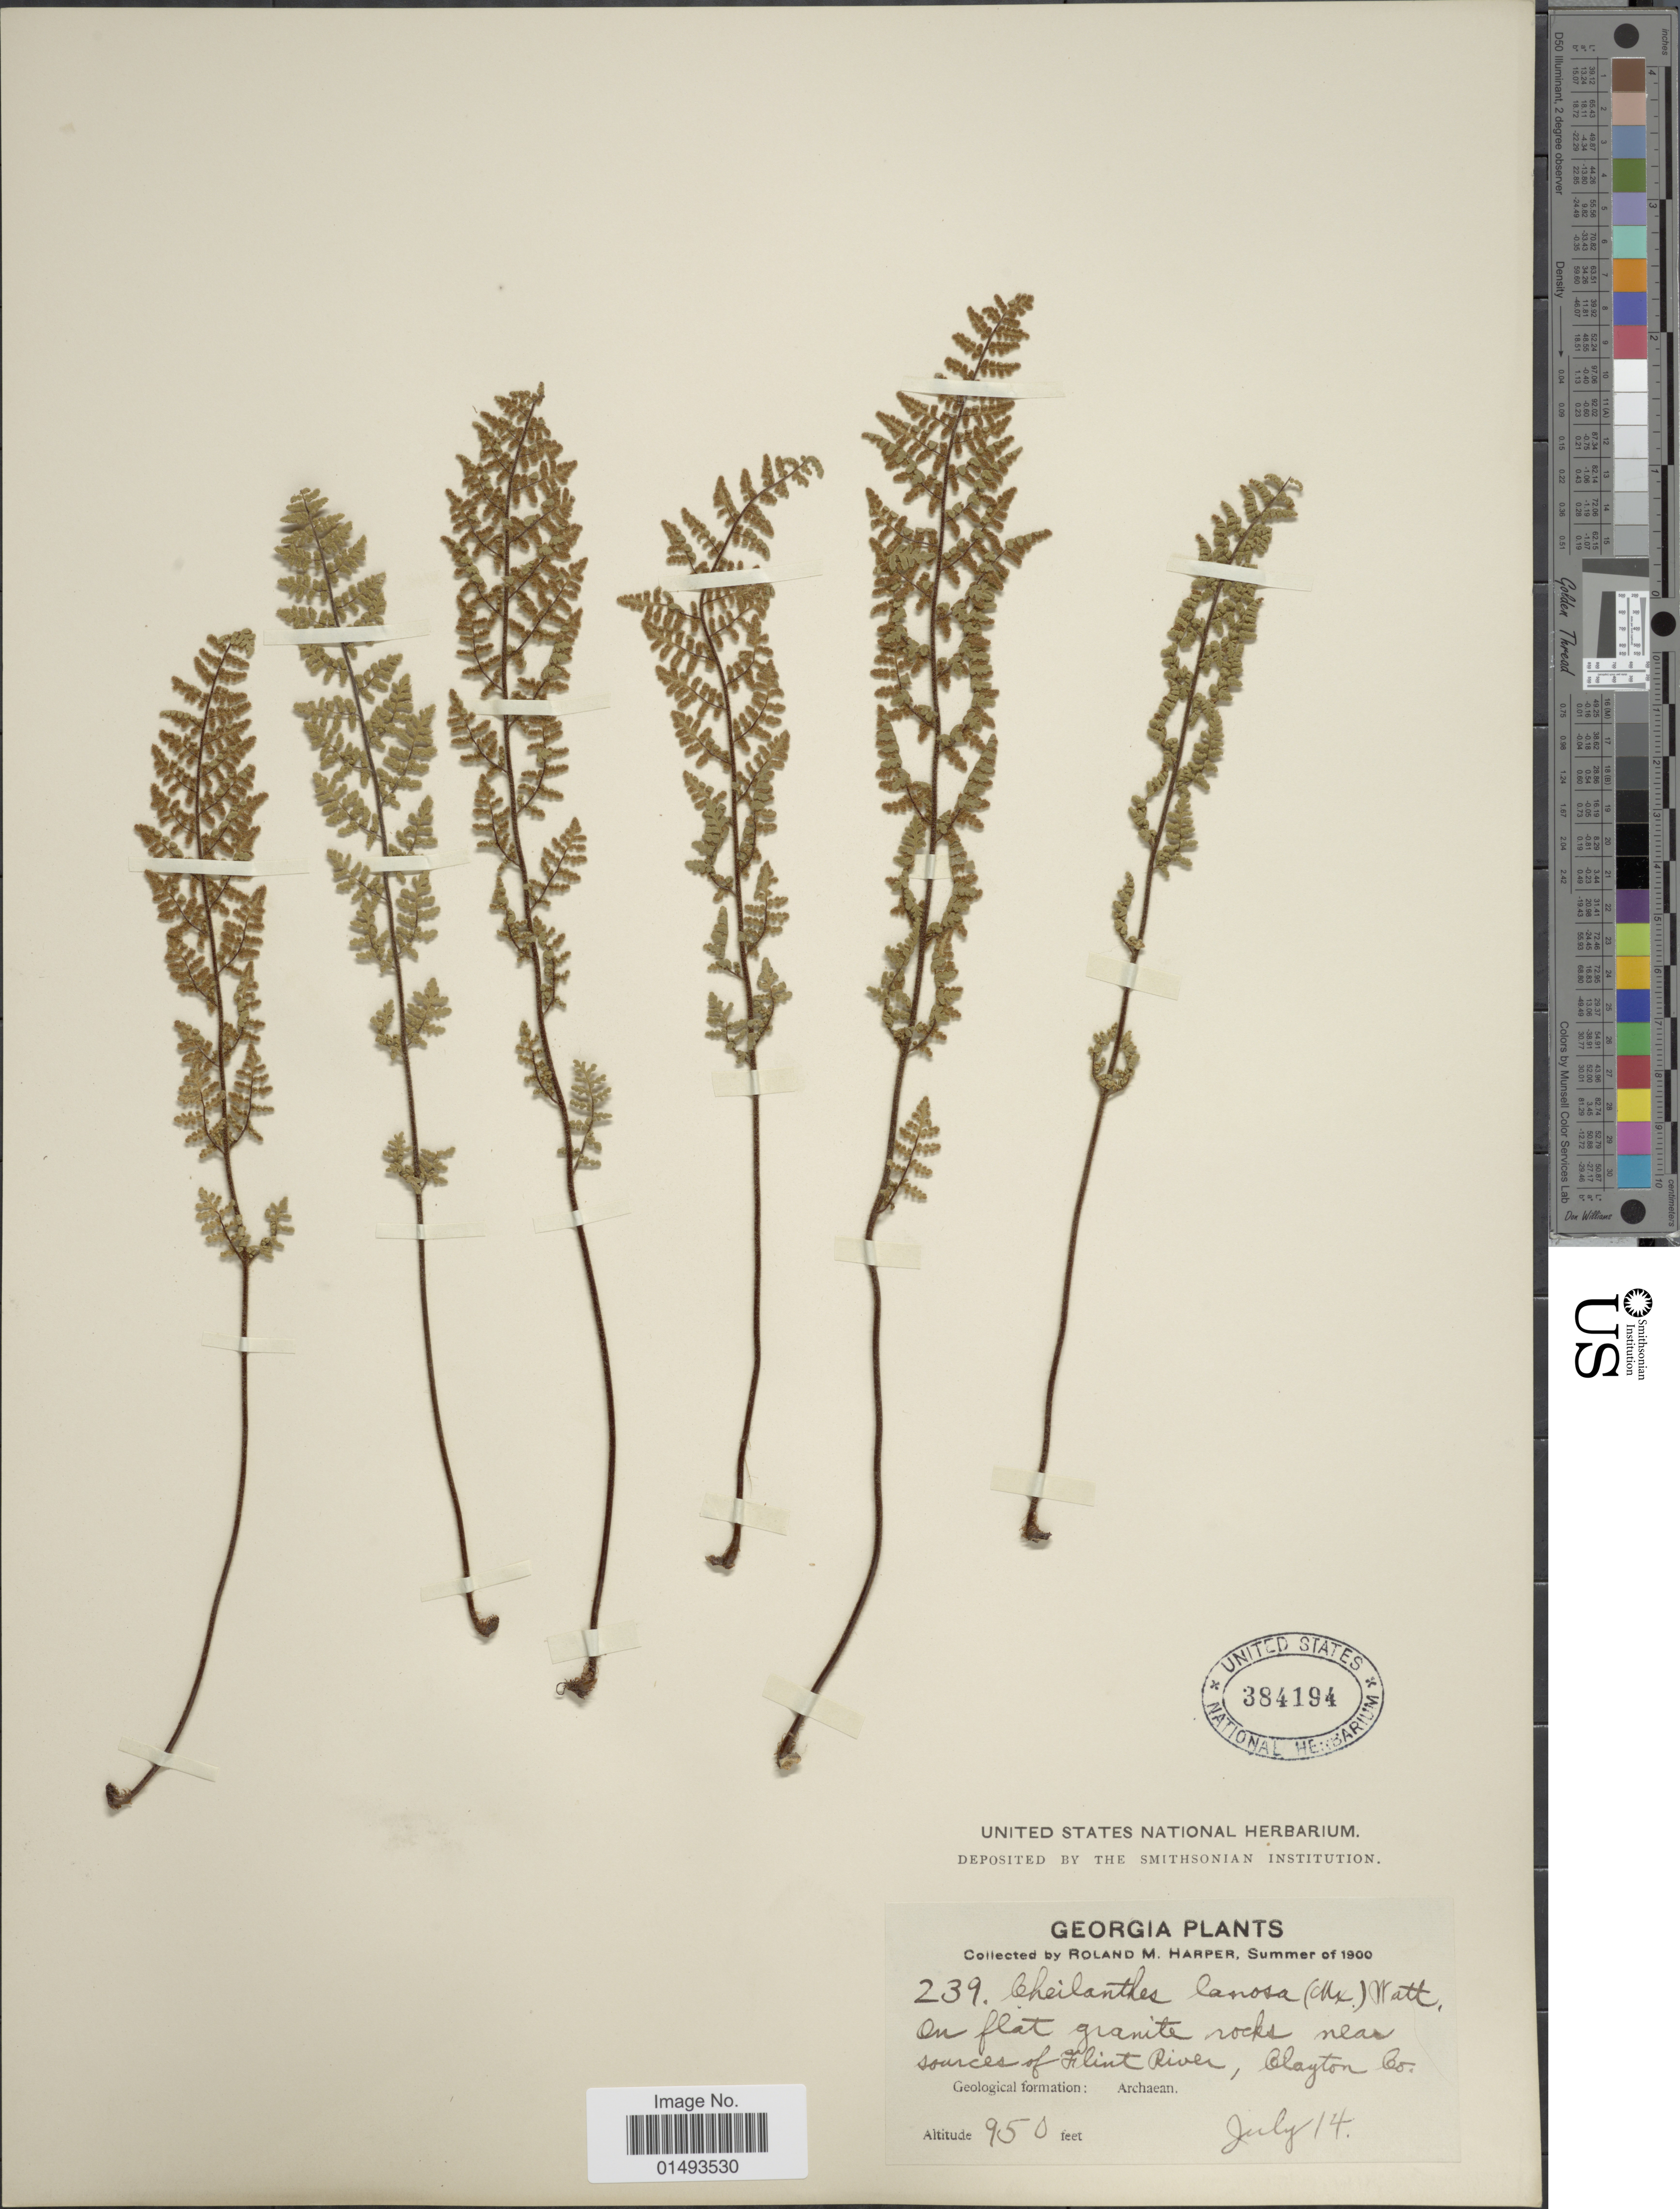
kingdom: Plantae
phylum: Tracheophyta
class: Polypodiopsida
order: Polypodiales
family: Pteridaceae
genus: Myriopteris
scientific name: Myriopteris lanosa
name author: (Michx.) Grusz & Windham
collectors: R. M. Harper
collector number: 239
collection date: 1900-07-14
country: United States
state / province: Georgia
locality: Georgia Plants, on flat granite rocks near sources of Flint River, Clayton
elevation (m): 290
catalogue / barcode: US 384194